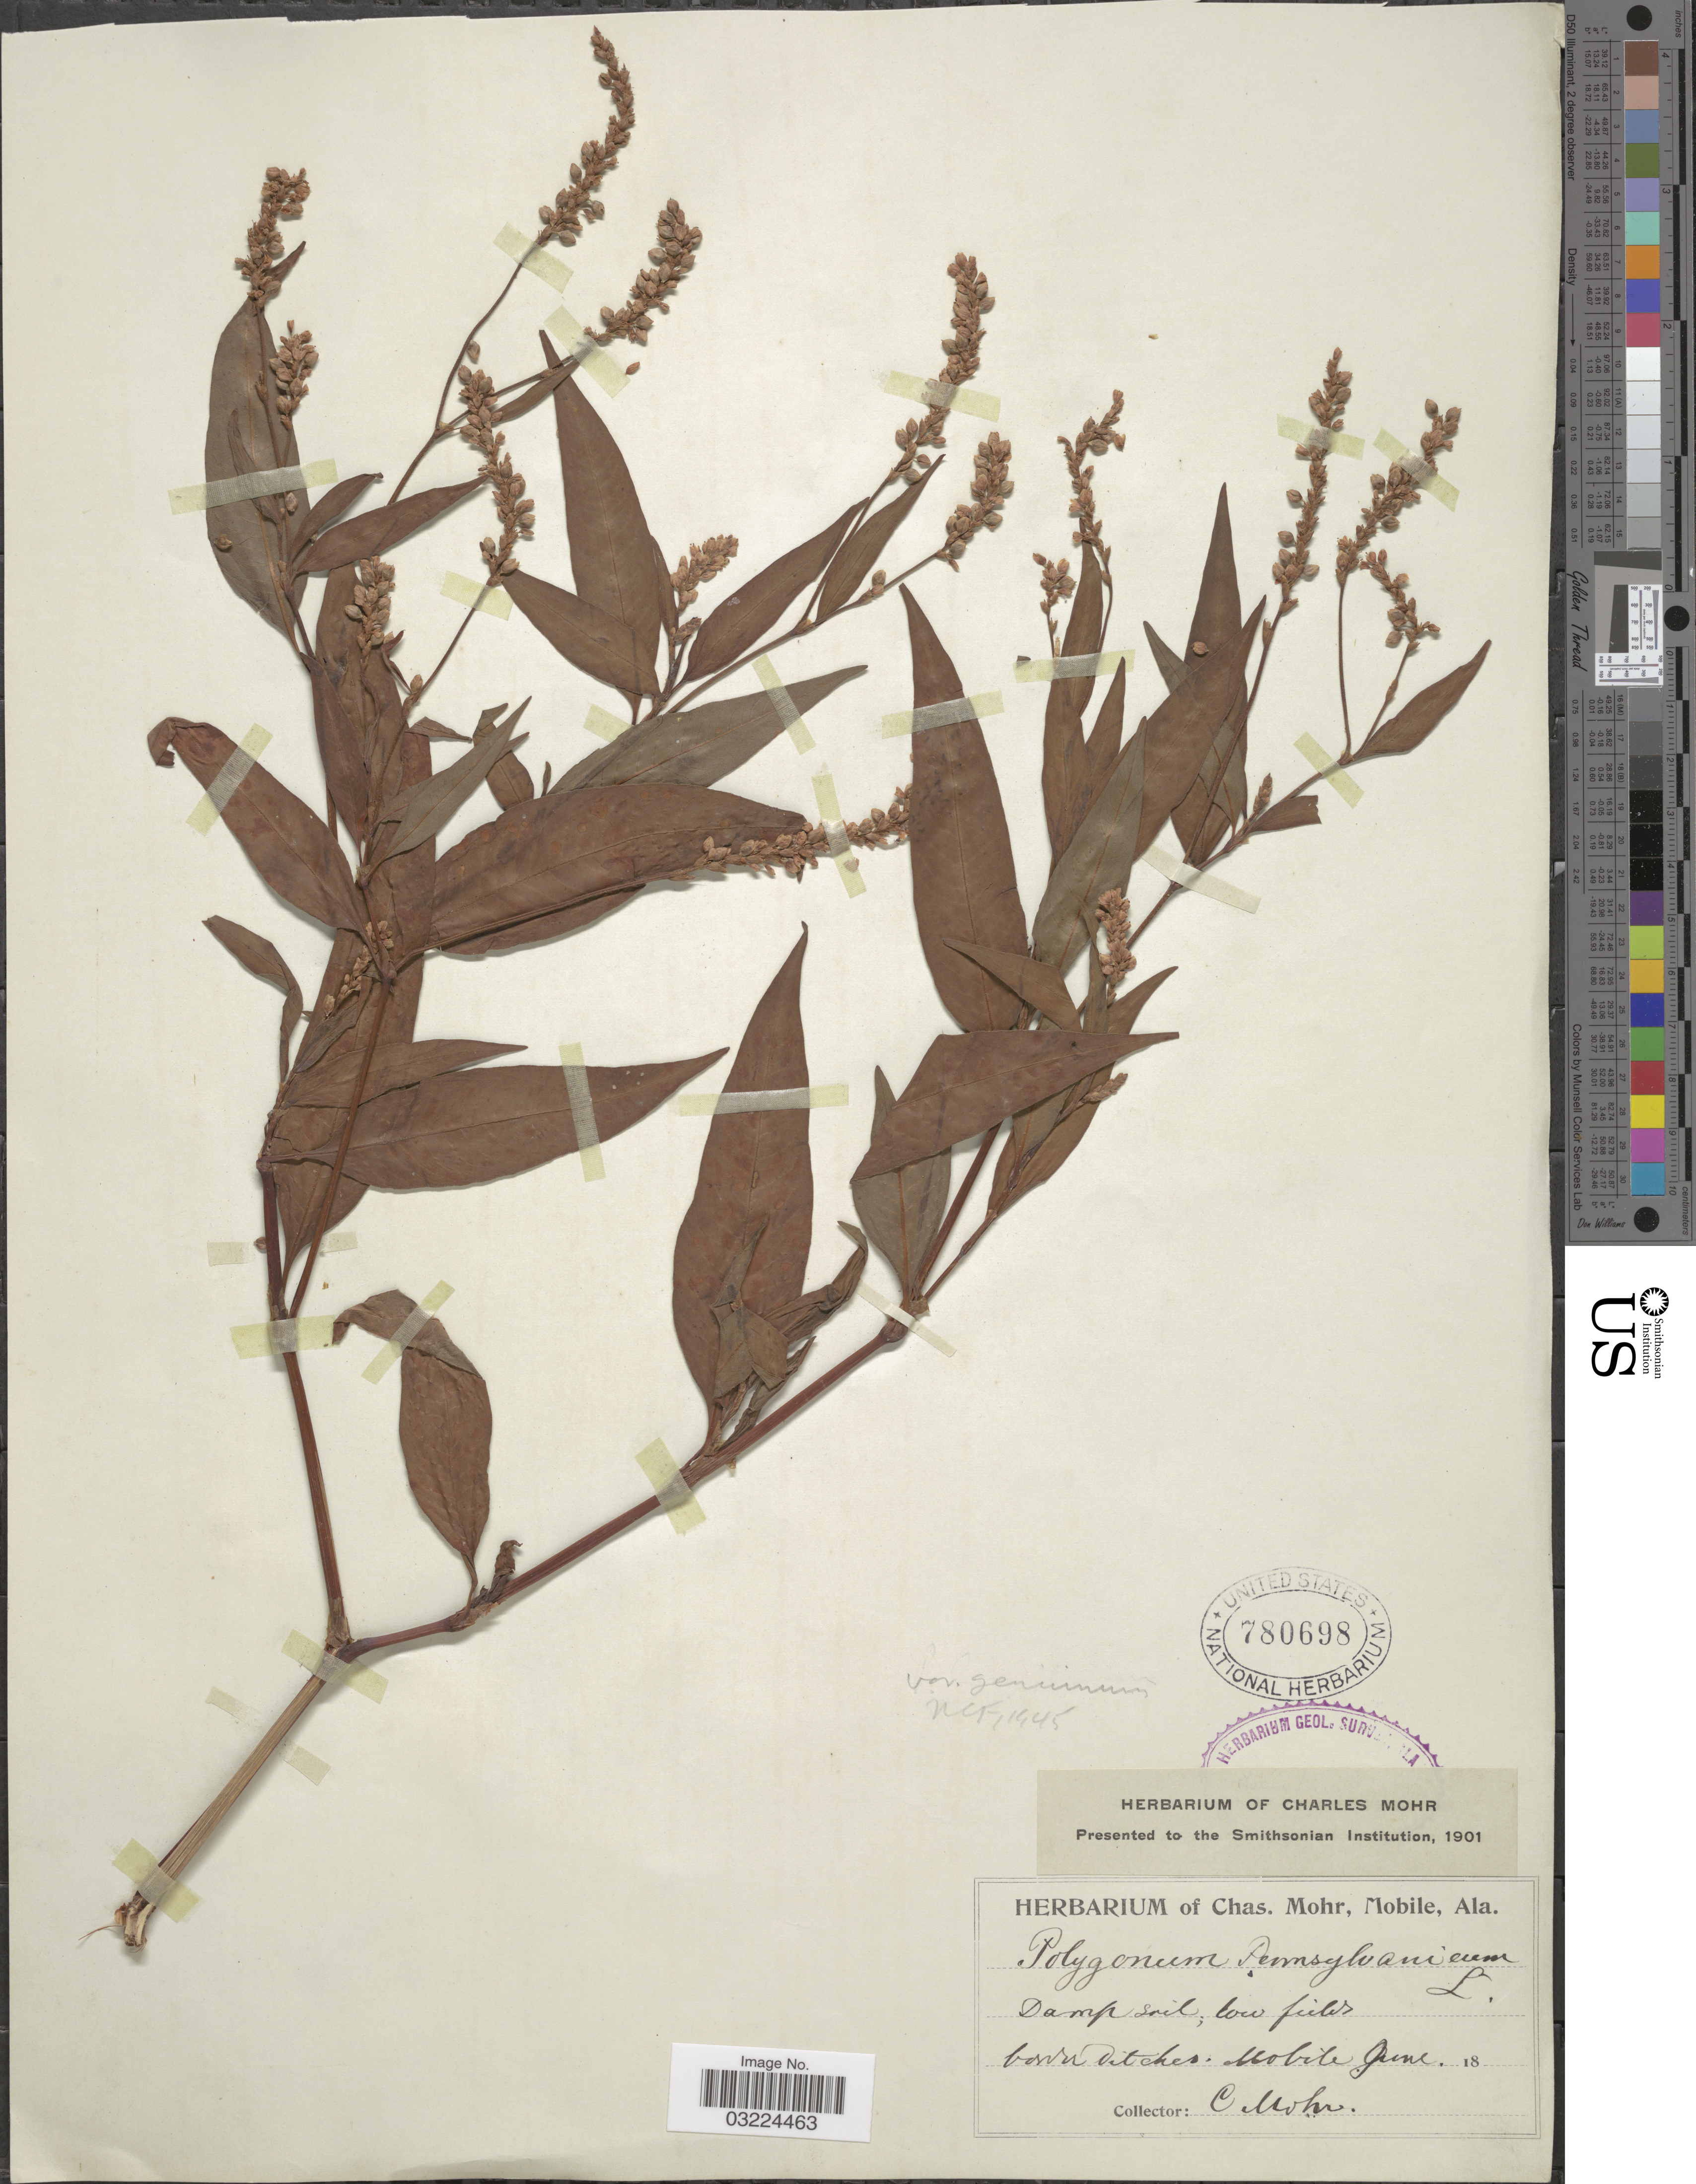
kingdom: Plantae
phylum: Tracheophyta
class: Magnoliopsida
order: Caryophyllales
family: Polygonaceae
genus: Persicaria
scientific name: Persicaria pensylvanica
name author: (L.) M. Gómez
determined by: Atha, D. E.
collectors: Mohr, C. T. (herbarium)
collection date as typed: June, 18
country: United States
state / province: Alabama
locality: Border ditches. Mobile.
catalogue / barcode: US 780698